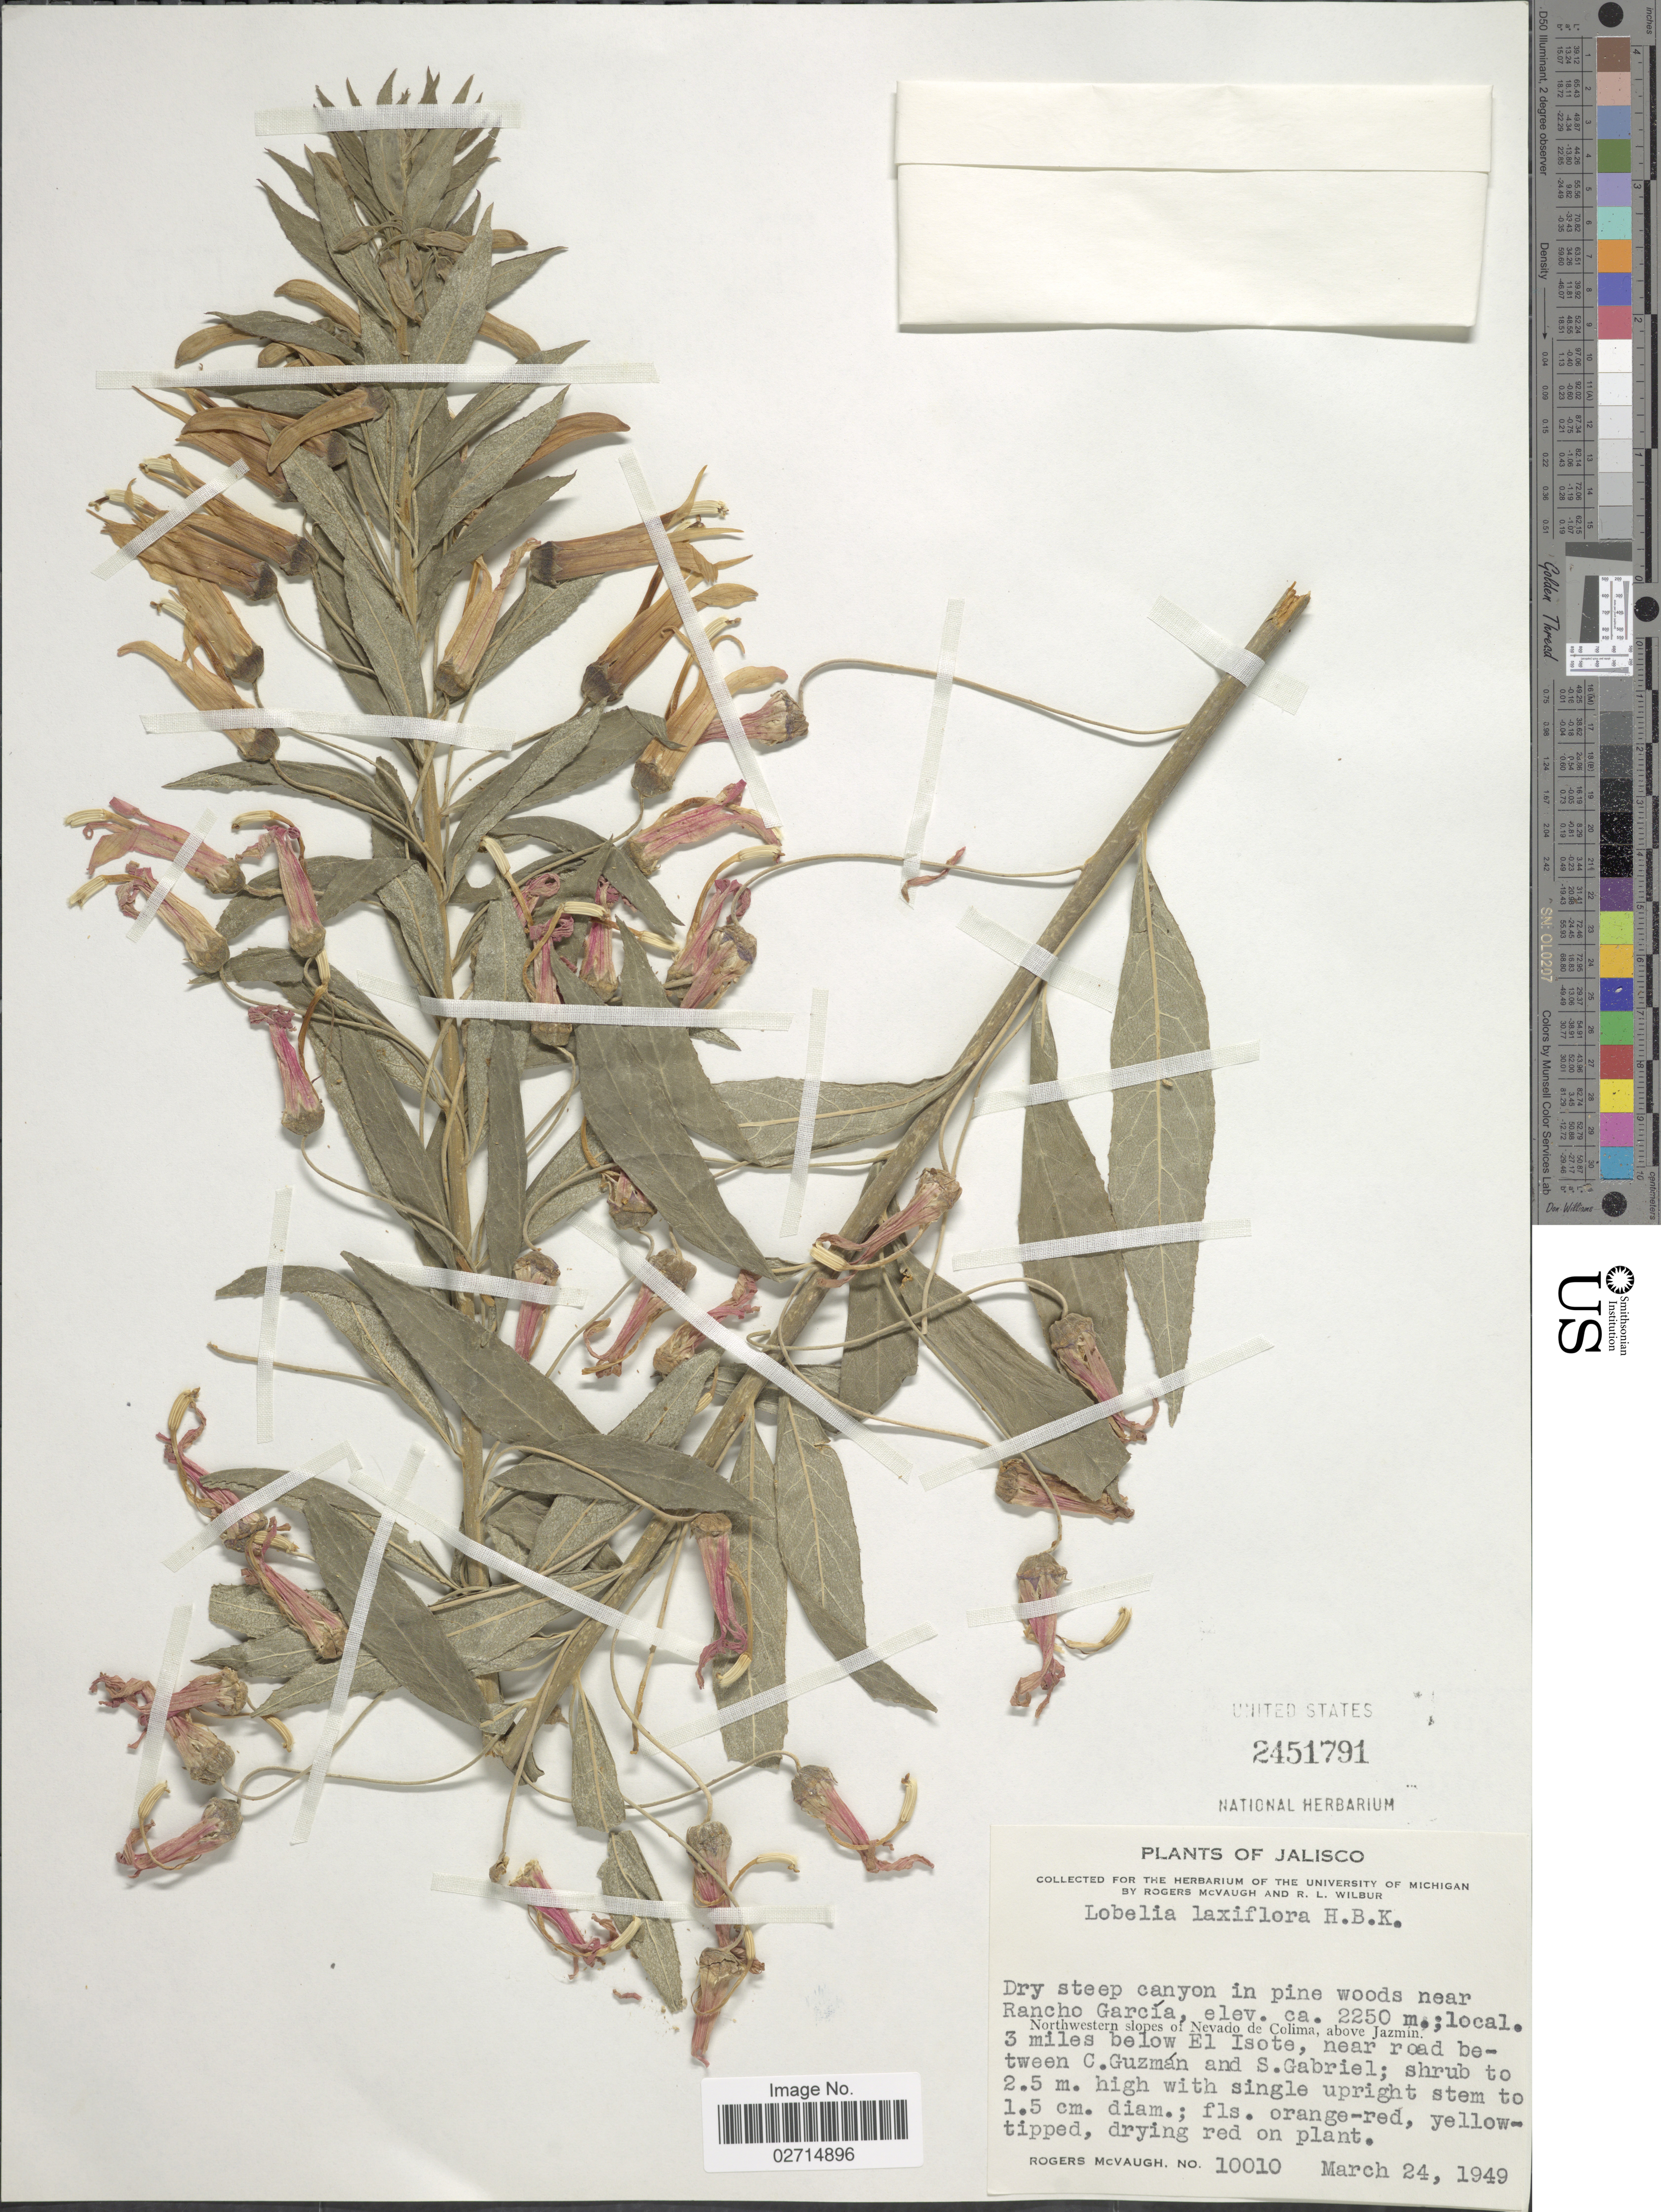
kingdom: Plantae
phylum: Tracheophyta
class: Magnoliopsida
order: Asterales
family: Campanulaceae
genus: Lobelia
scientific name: Lobelia laxiflora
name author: Kunth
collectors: R. McVaugh & R. L. Wilbur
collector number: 10010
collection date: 1949-03-24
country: Mexico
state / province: Jalisco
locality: In pine woods near Rancho Garcia, Northwestern slopes of Nevado de Colima, above Jazmin, 3 miles below El Isote, near road between C. Guzman and S. Gabriel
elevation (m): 2250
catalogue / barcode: US 2451791